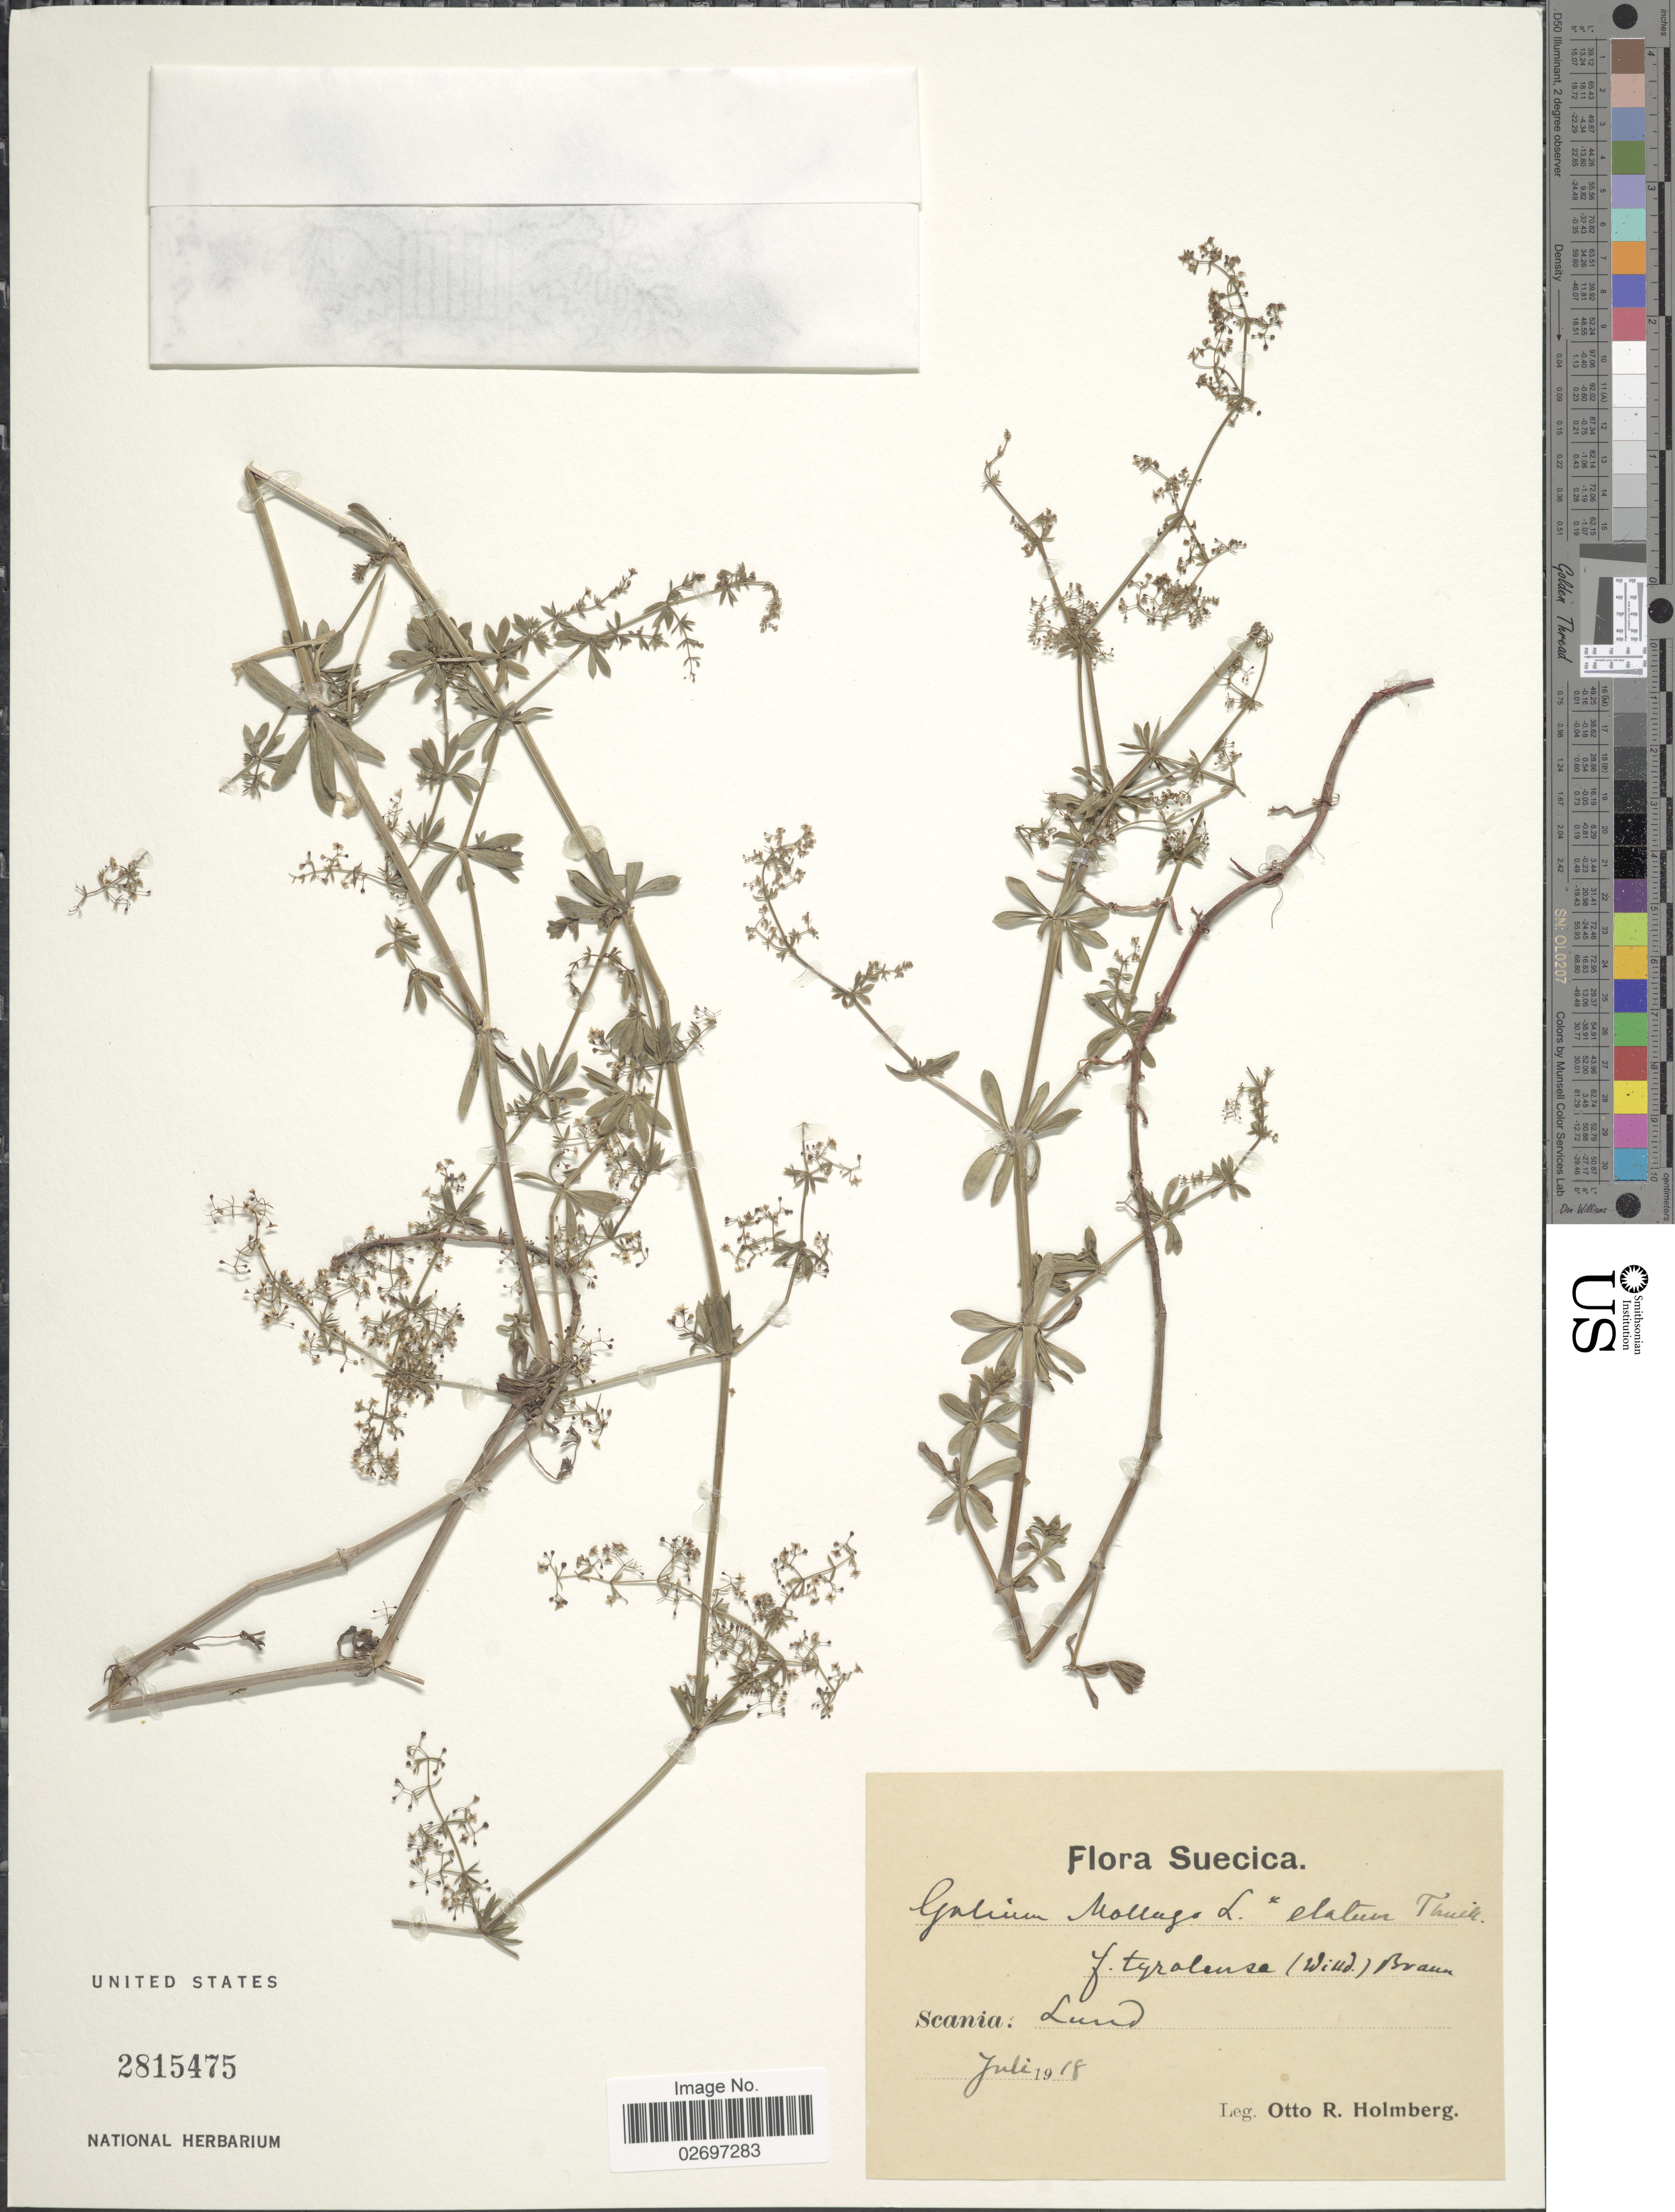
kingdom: Plantae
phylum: Tracheophyta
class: Magnoliopsida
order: Gentianales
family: Rubiaceae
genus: Galium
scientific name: Galium mollugo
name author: L.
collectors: O. Holmberg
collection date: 1918-07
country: Sweden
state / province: Skåne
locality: Scania: Lund. Suecica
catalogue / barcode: US 2815475